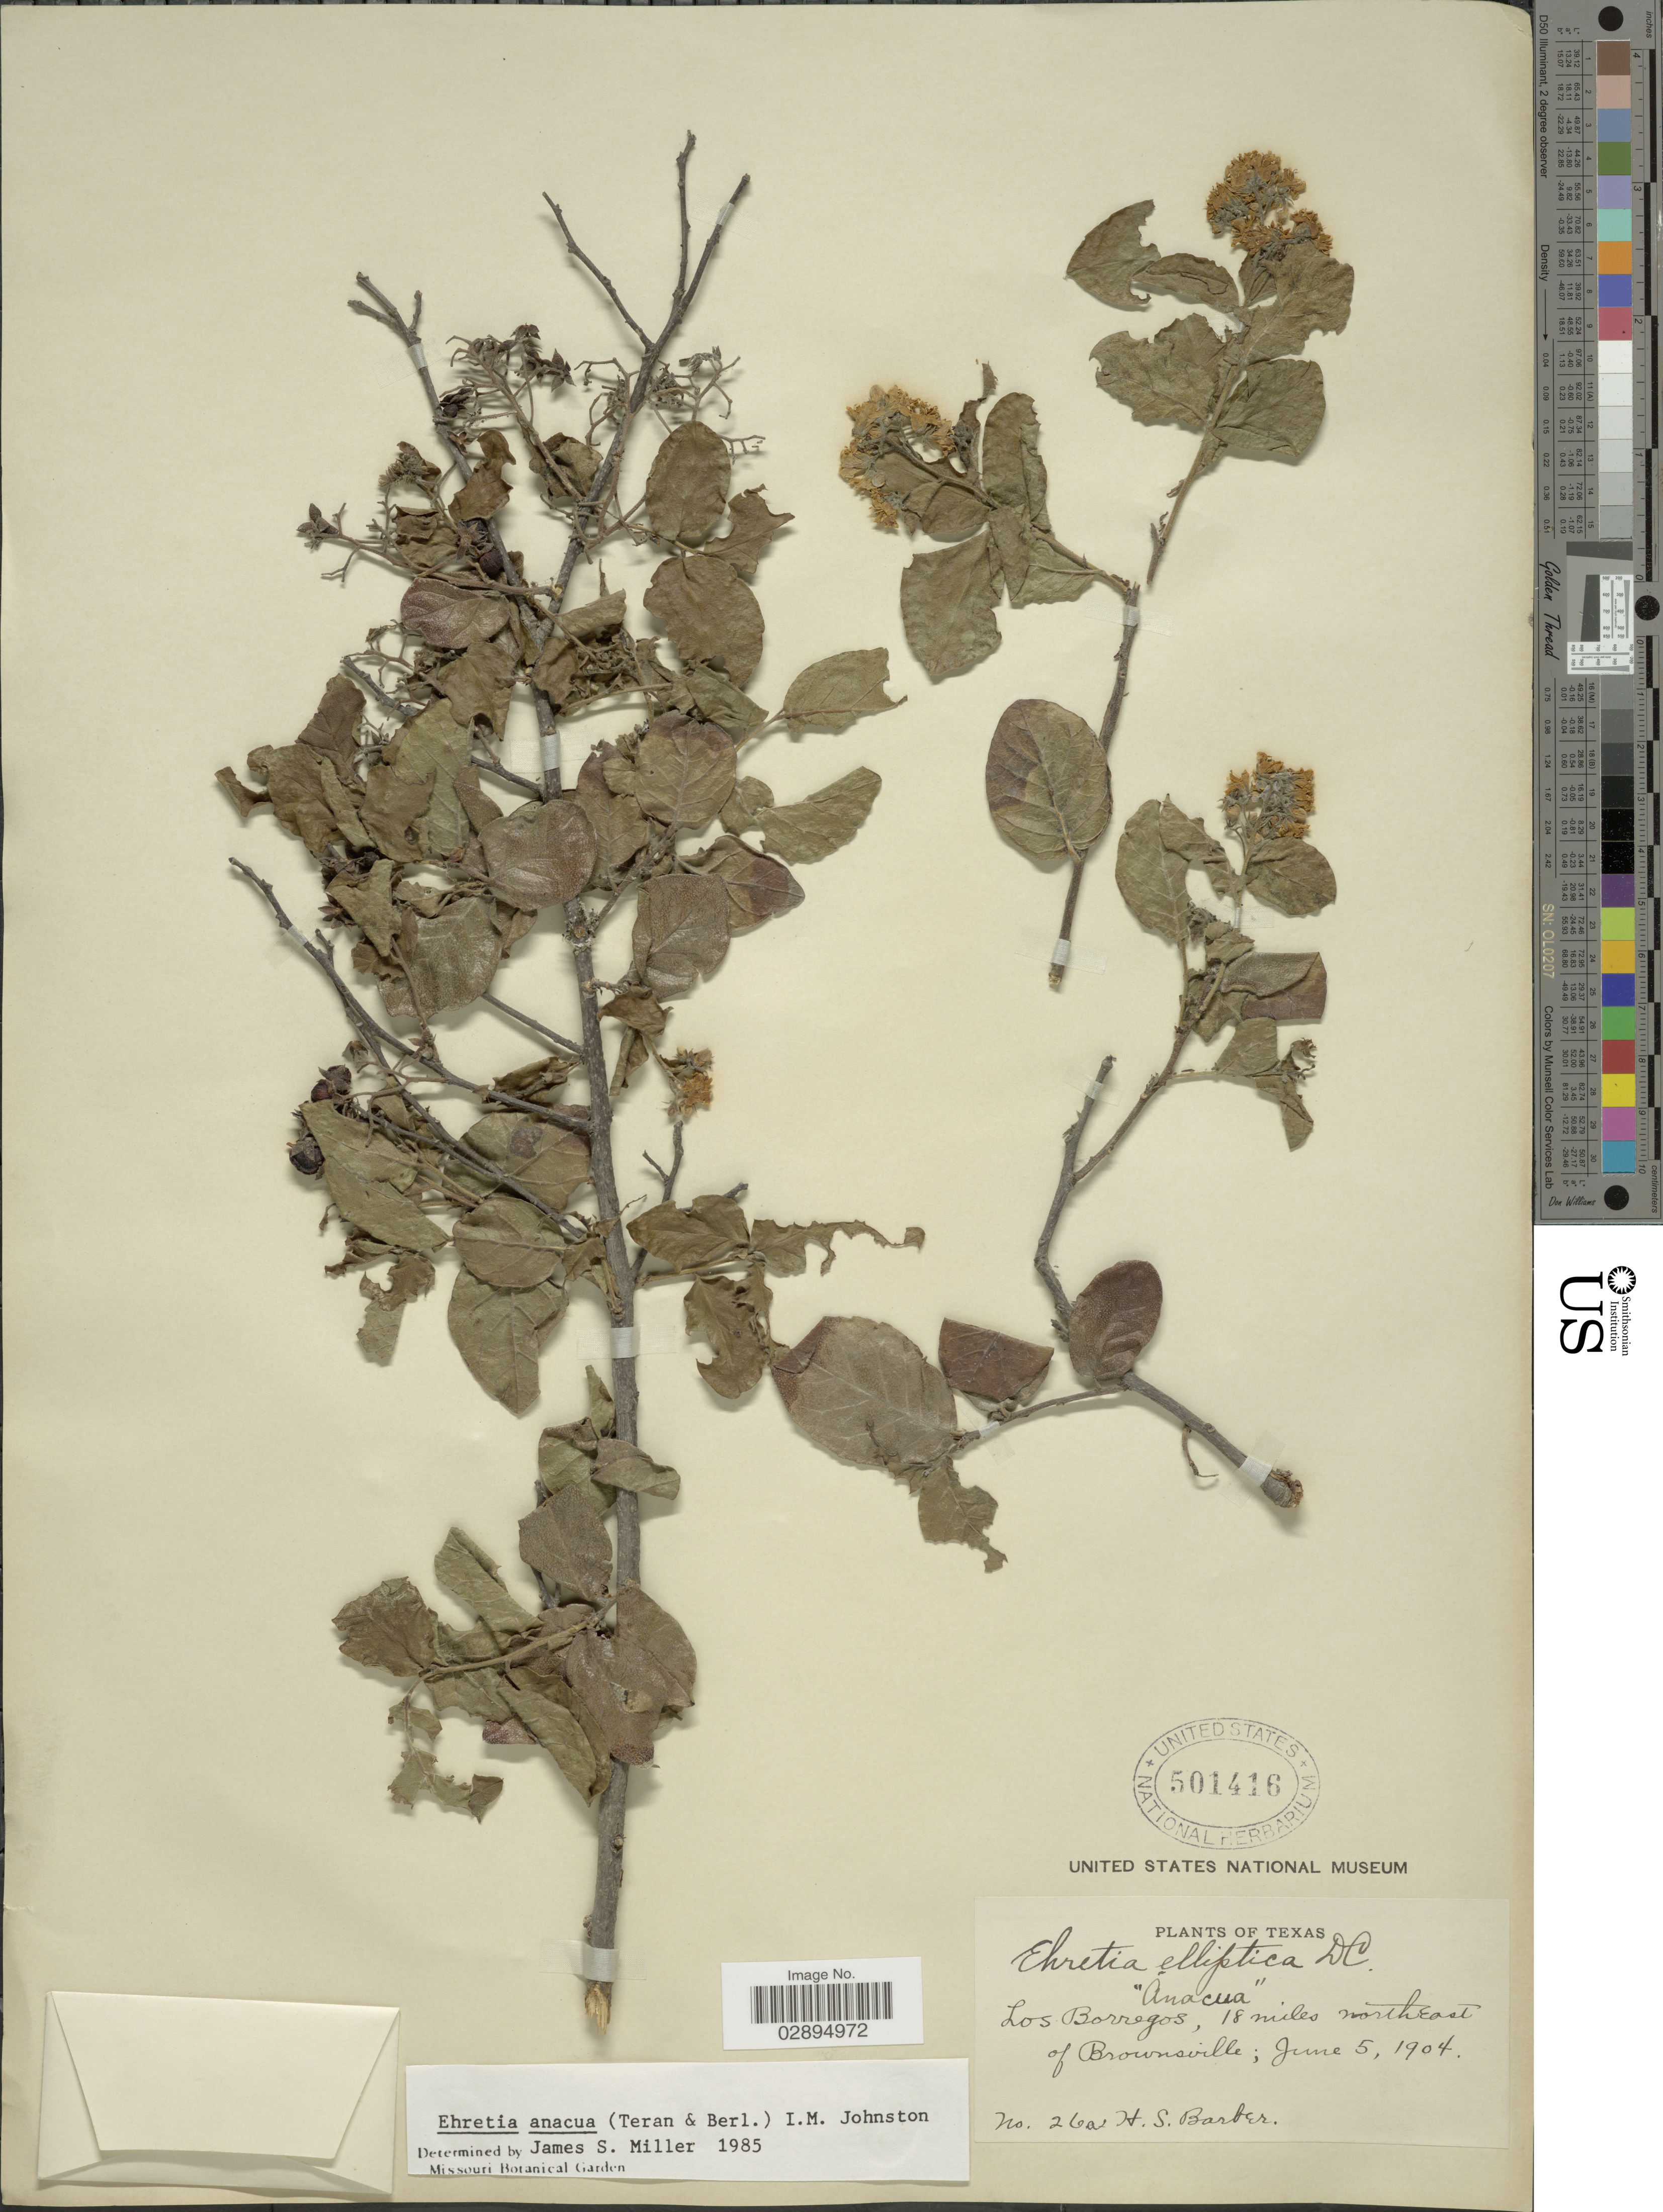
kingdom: Plantae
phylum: Tracheophyta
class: Magnoliopsida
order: Boraginales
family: Ehretiaceae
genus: Ehretia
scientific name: Ehretia anacua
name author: (Terán & Berland.) I.M. Johnst.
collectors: H. Barber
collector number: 26a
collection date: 1904-06-05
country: United States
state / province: Texas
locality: Los Borregos, 18 miles northeast of Brownsville.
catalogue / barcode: US 501416